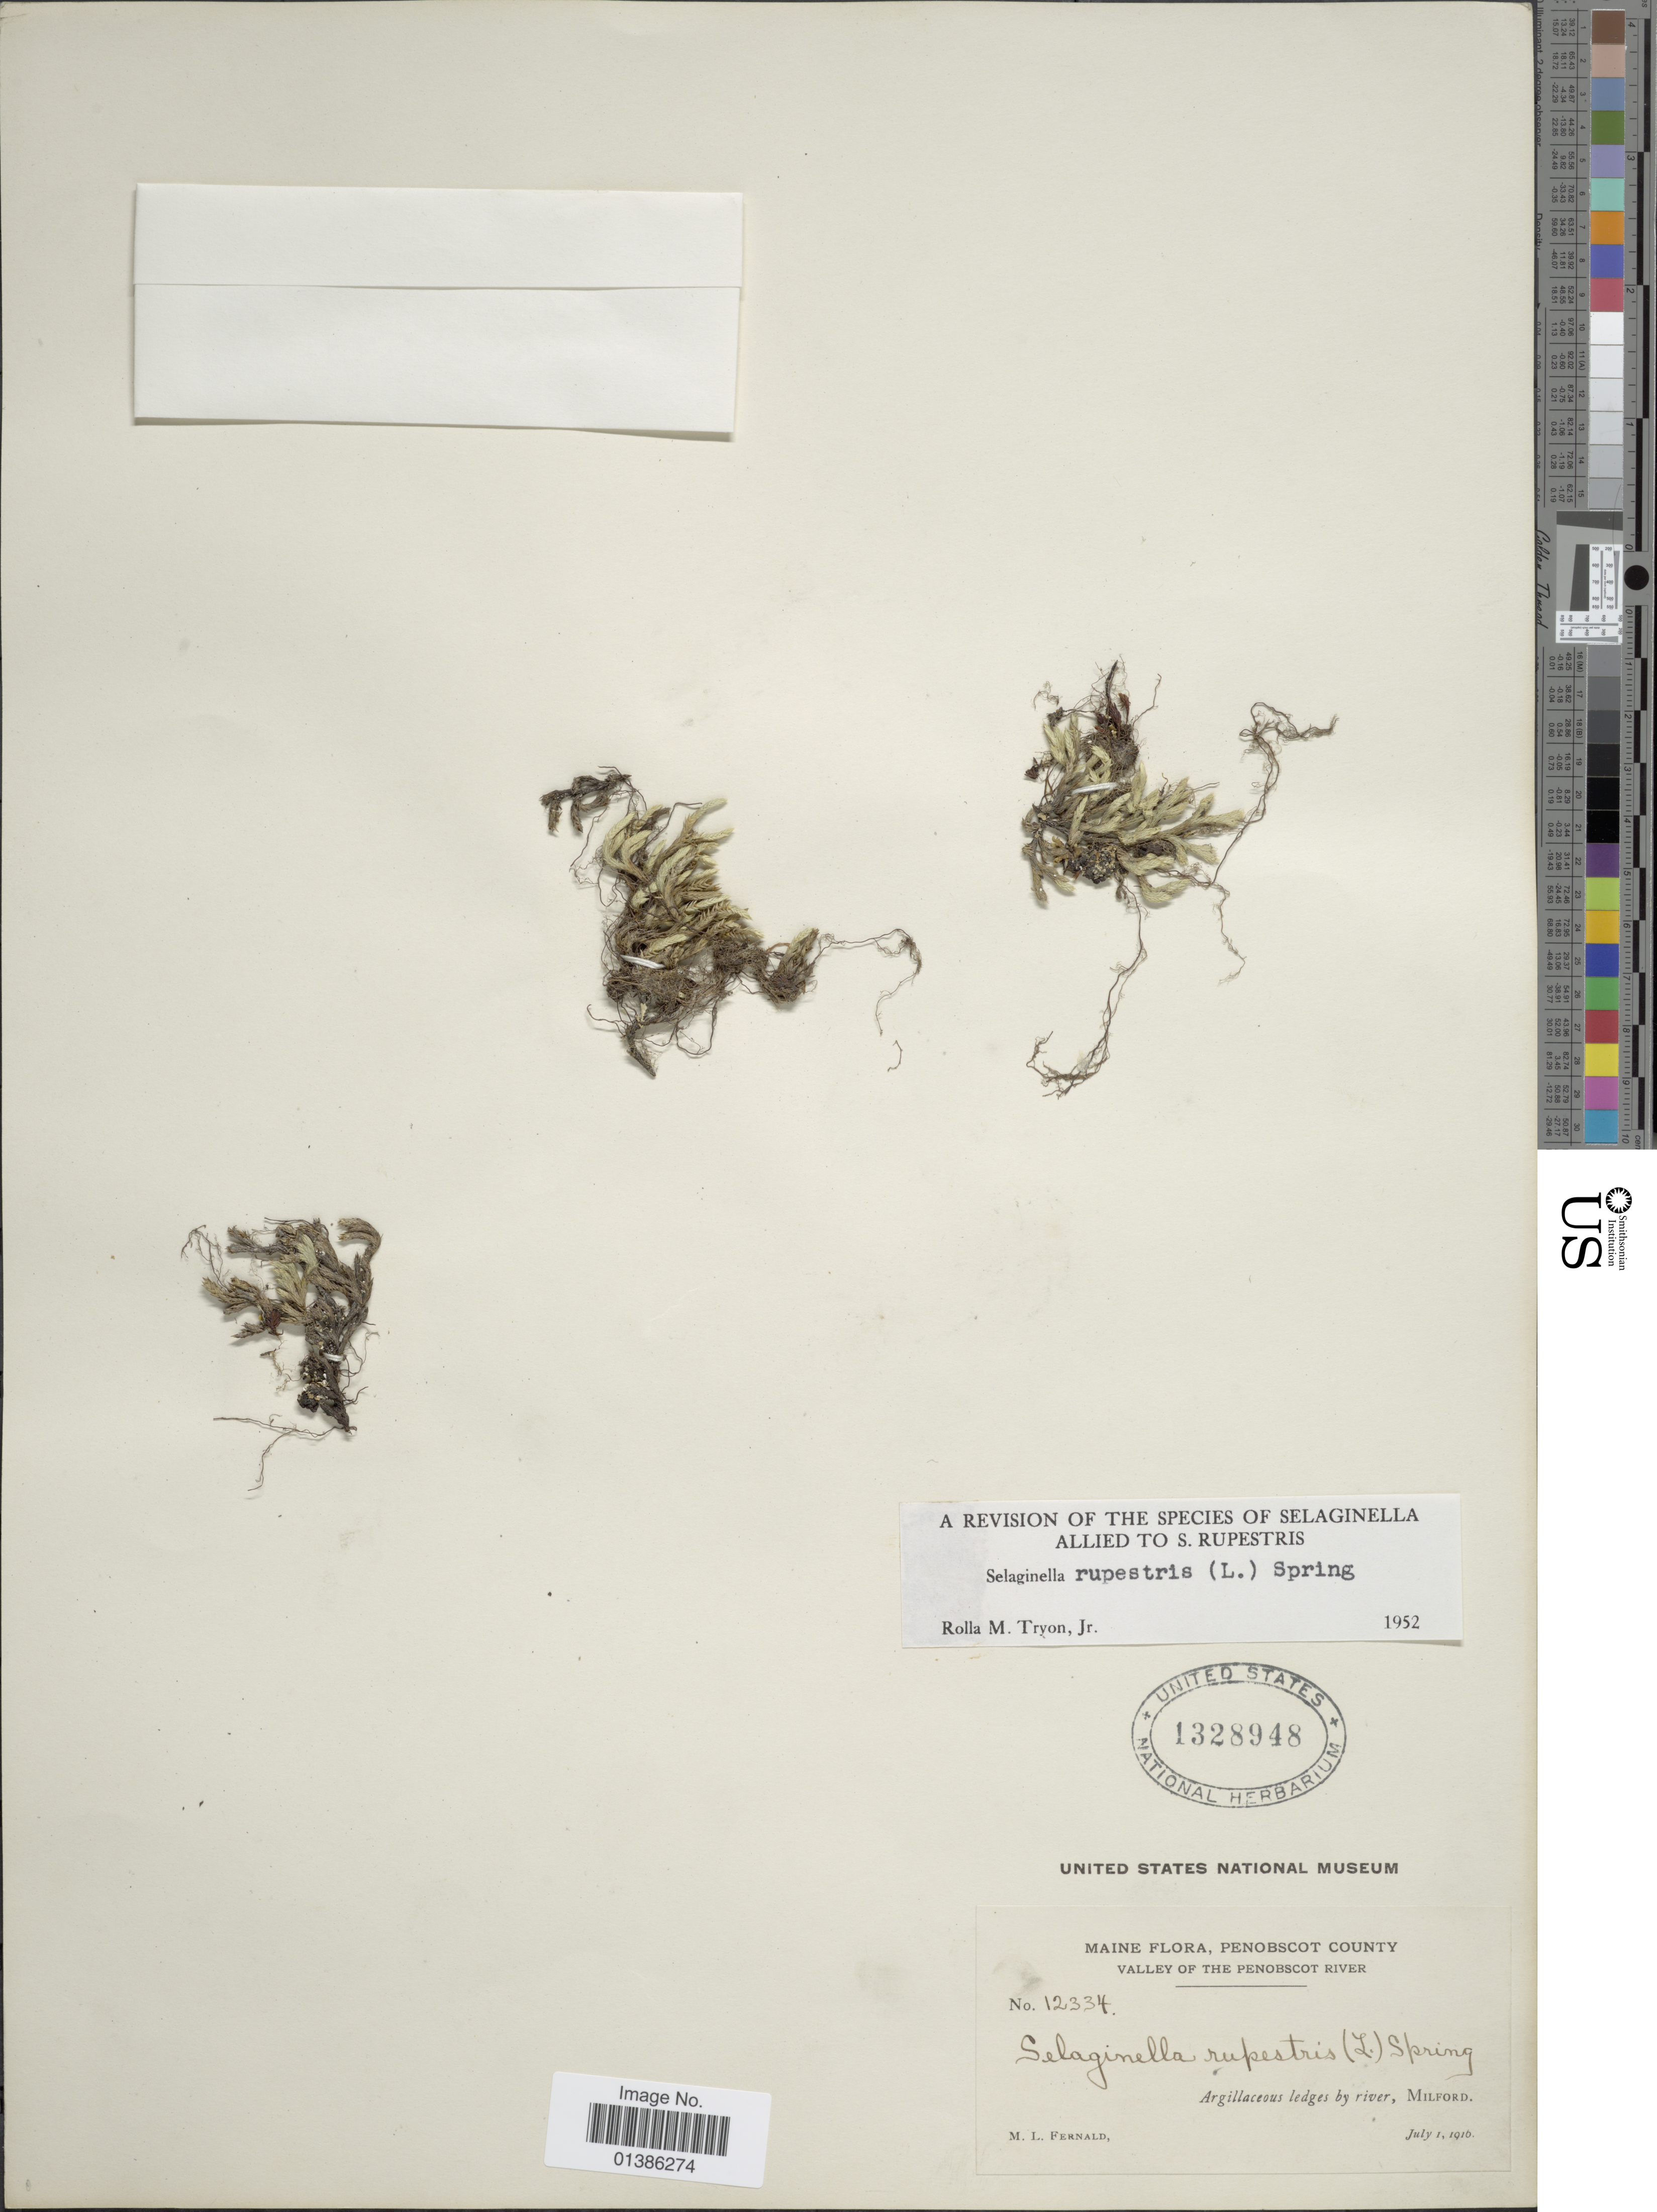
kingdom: Plantae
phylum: Tracheophyta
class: Lycopodiopsida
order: Selaginellales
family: Selaginellaceae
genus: Selaginella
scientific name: Selaginella rupestris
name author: (L.) Spring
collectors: M. L. Fernald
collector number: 12334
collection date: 1916-07-01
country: United States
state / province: Maine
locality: Penobscot County. Valley of the Penobscot River. Argillaceous ledges by river, Milford.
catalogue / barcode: US 1328948